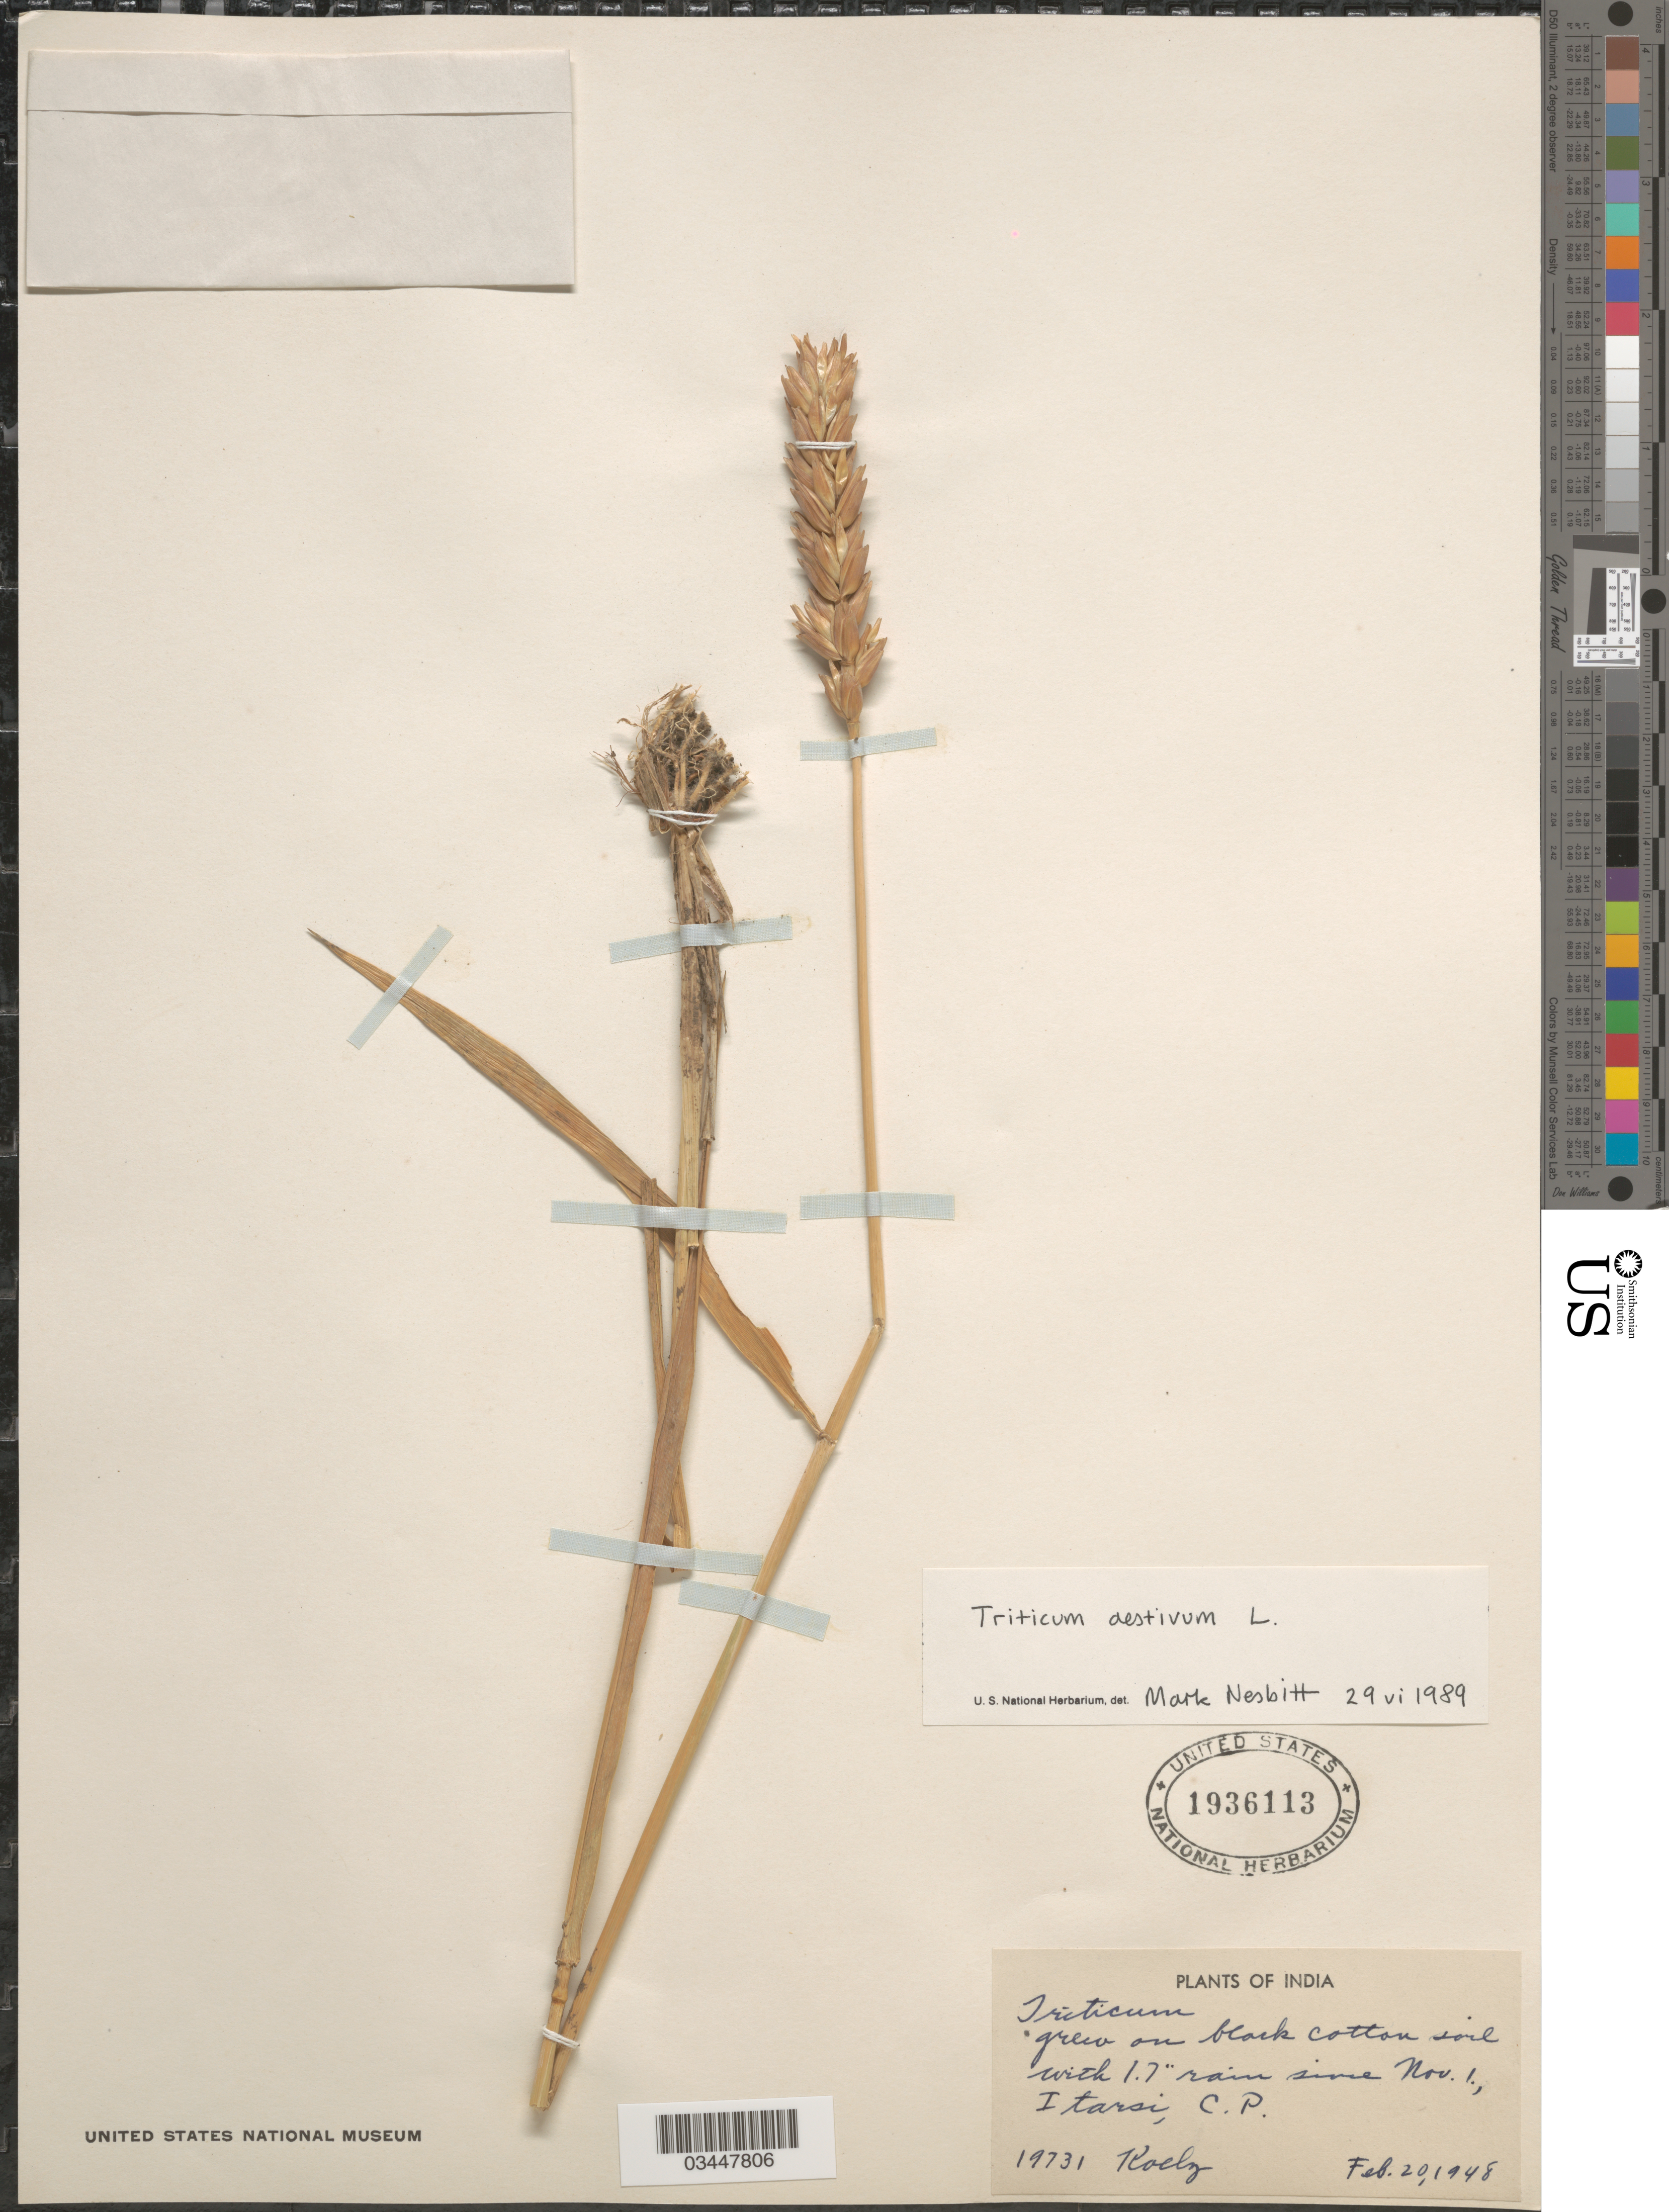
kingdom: Plantae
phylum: Tracheophyta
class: Liliopsida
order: Poales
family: Poaceae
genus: Triticum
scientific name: Triticum aestivum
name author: L.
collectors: Koelz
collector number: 19731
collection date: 1948-02-20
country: India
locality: Itarsi, C.P.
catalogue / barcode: US 1936113